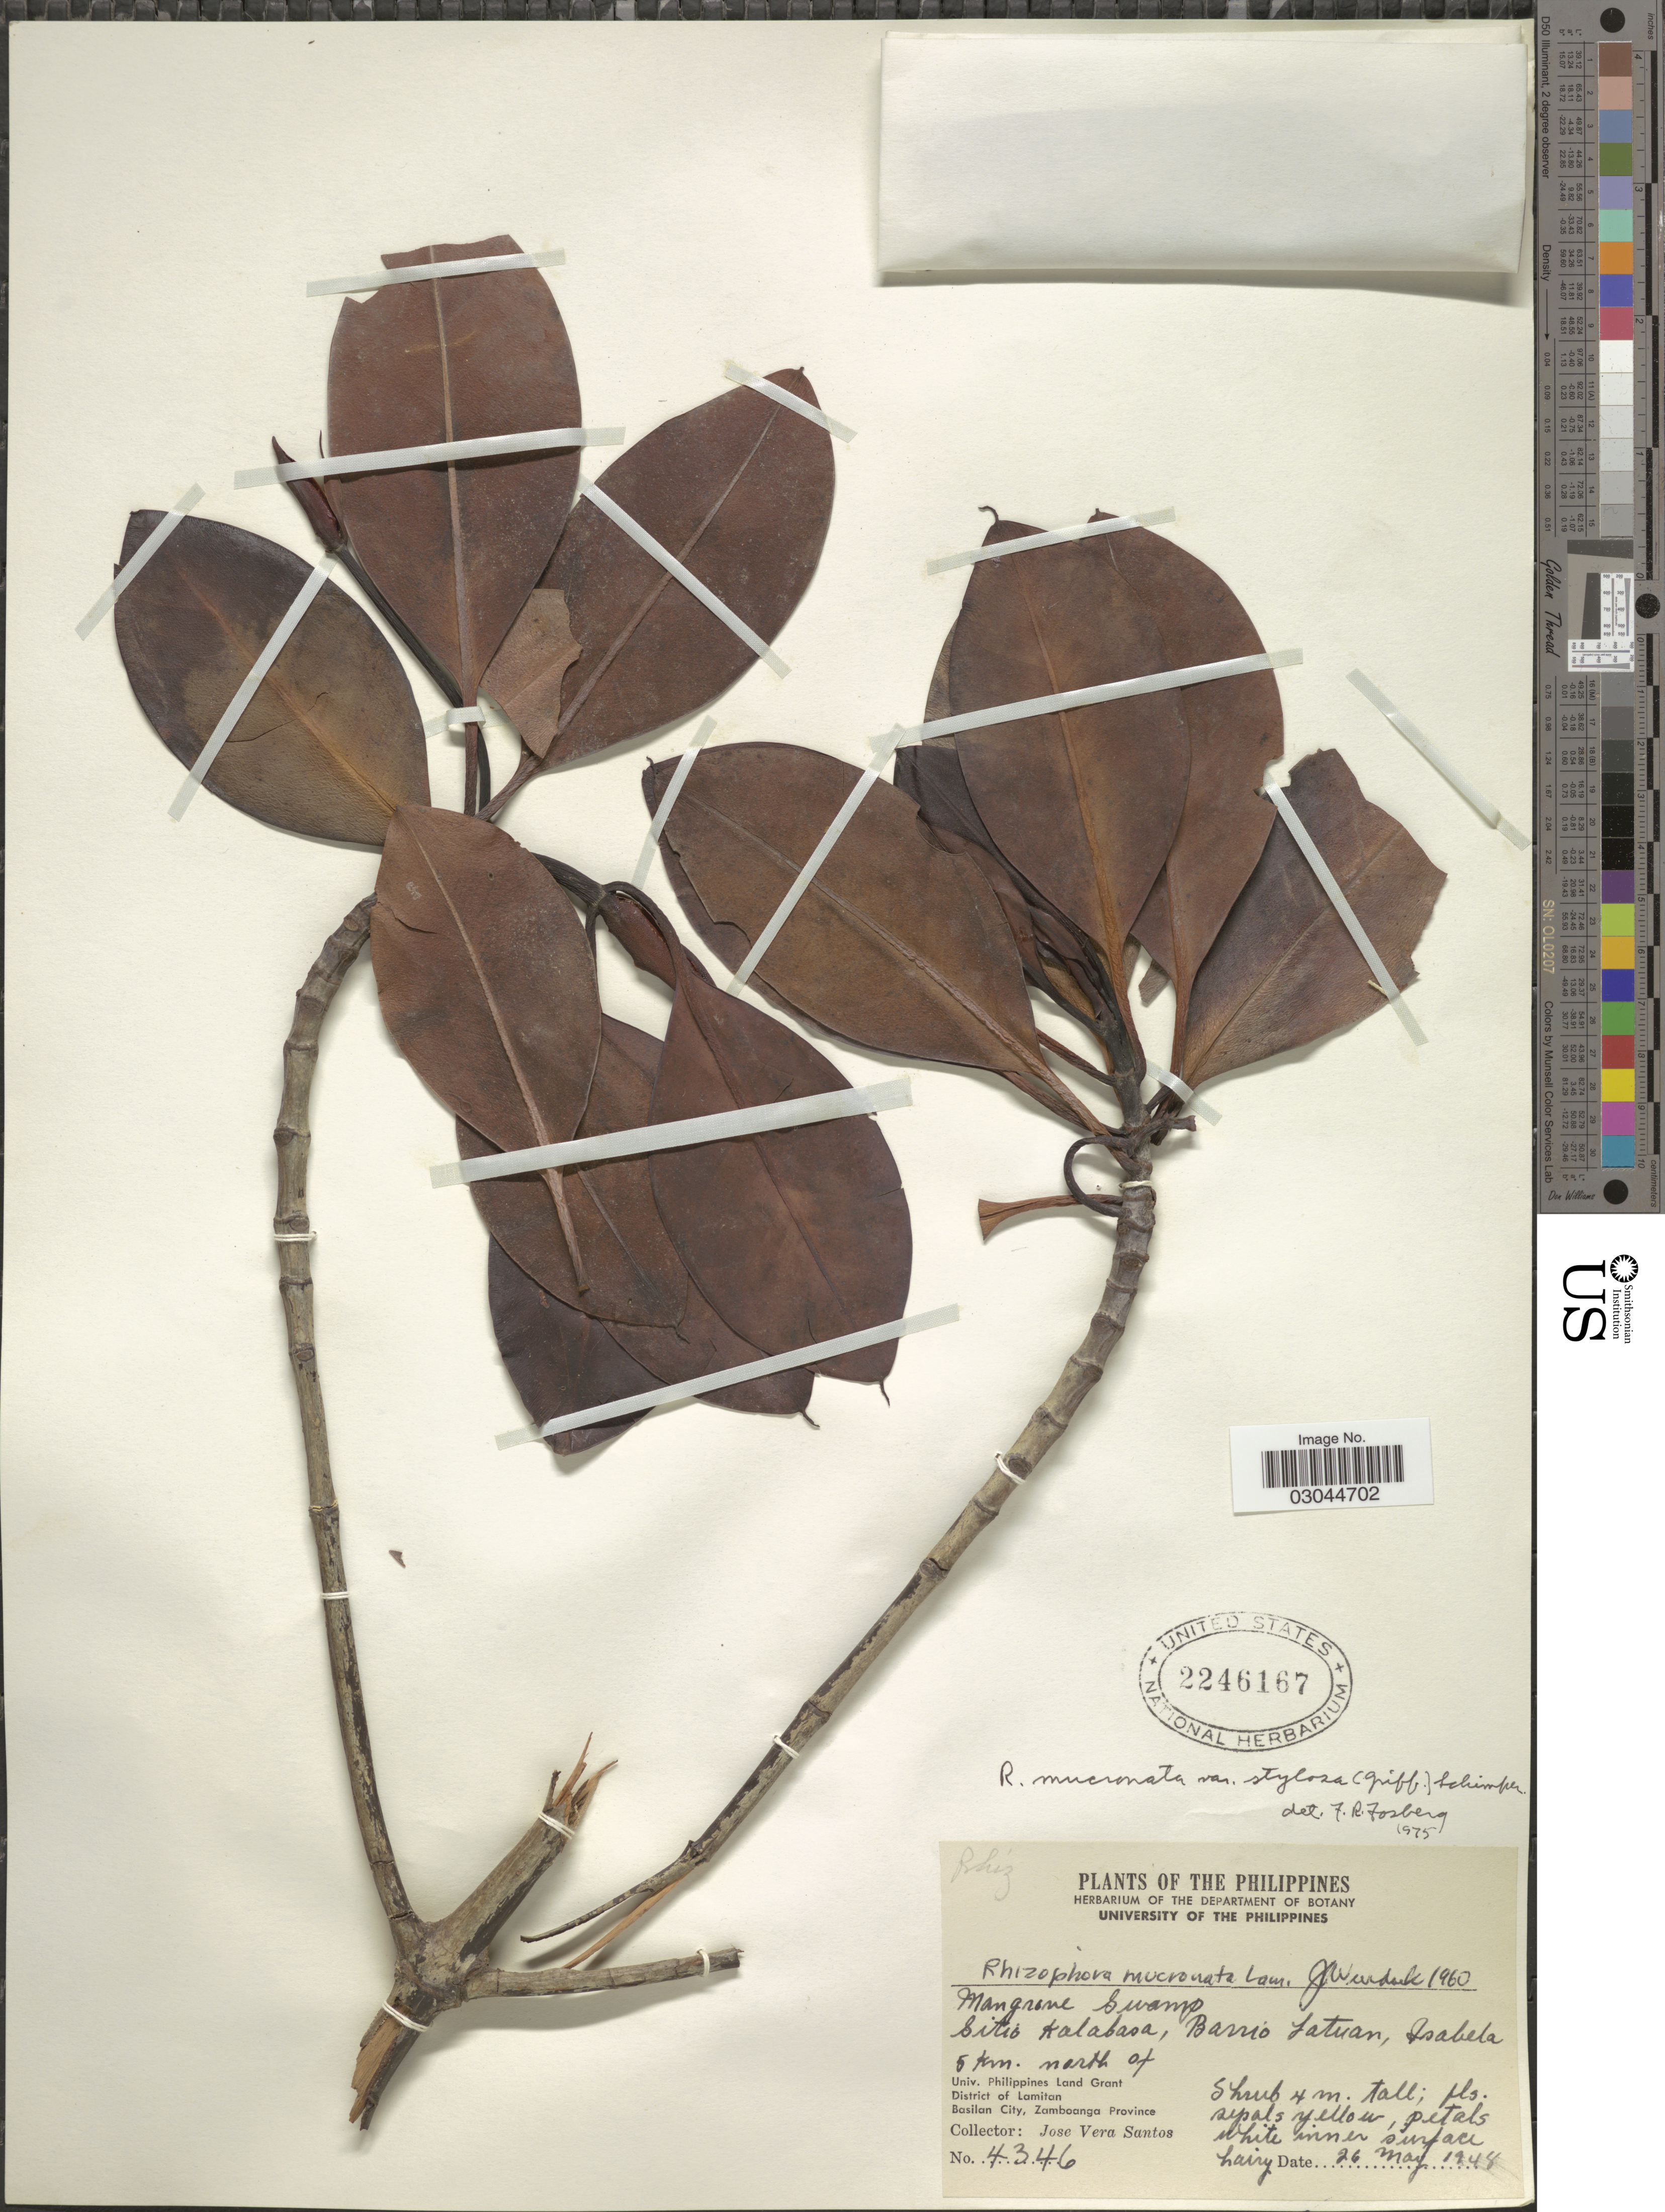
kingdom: Plantae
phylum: Tracheophyta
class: Magnoliopsida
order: Malpighiales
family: Rhizophoraceae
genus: Rhizophora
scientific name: Rhizophora mucronata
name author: Lam.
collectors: J. Santos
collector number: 4346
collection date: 1948-05-26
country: Philippines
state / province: Muslim Mindanao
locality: Mangrove swamp. Sitio Kalabasa, Barrio Tatuan, Isabela 5 km. north of Univ. Philippines Land Grant. District of Lamitan, Basilan City, Zamboanga Province.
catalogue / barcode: US 2246167